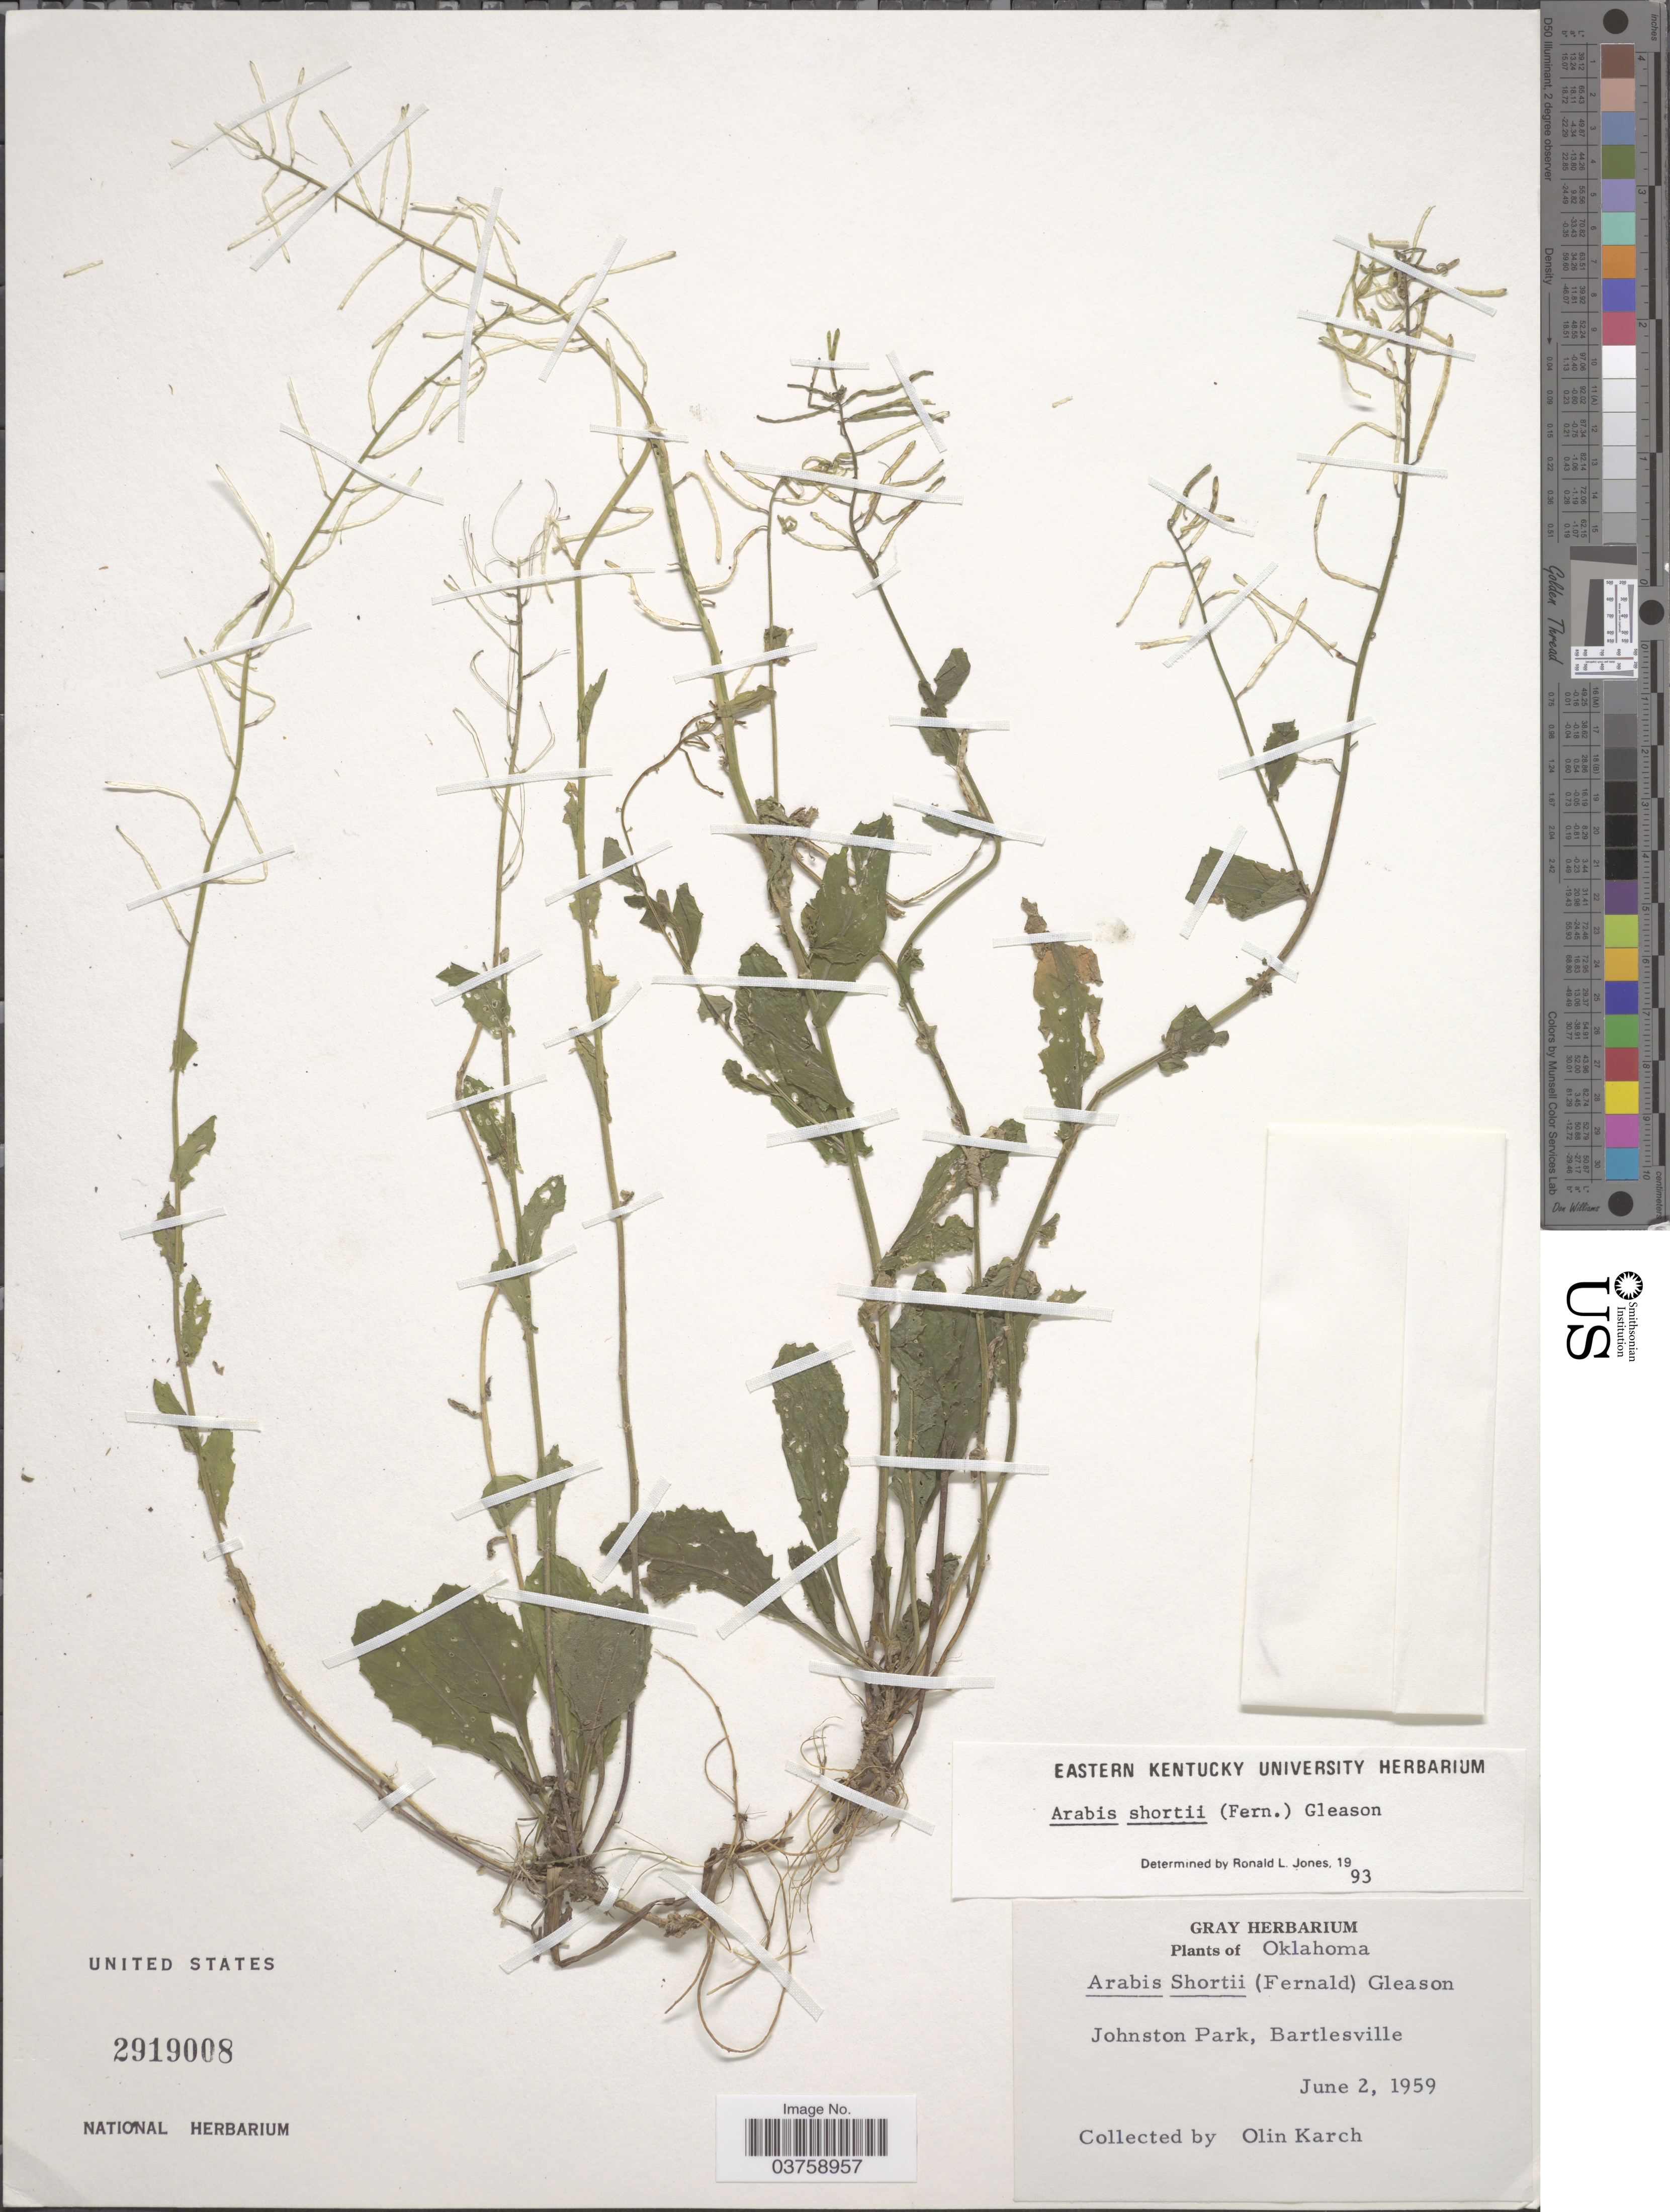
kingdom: Plantae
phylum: Tracheophyta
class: Magnoliopsida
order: Brassicales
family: Brassicaceae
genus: Arabis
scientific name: Arabis shortii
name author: (Fernald) Gleason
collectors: O. Karch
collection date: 1959-06-02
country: United States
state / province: Oklahoma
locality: Johnston Park, Bartlesville.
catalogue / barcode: US 2919008